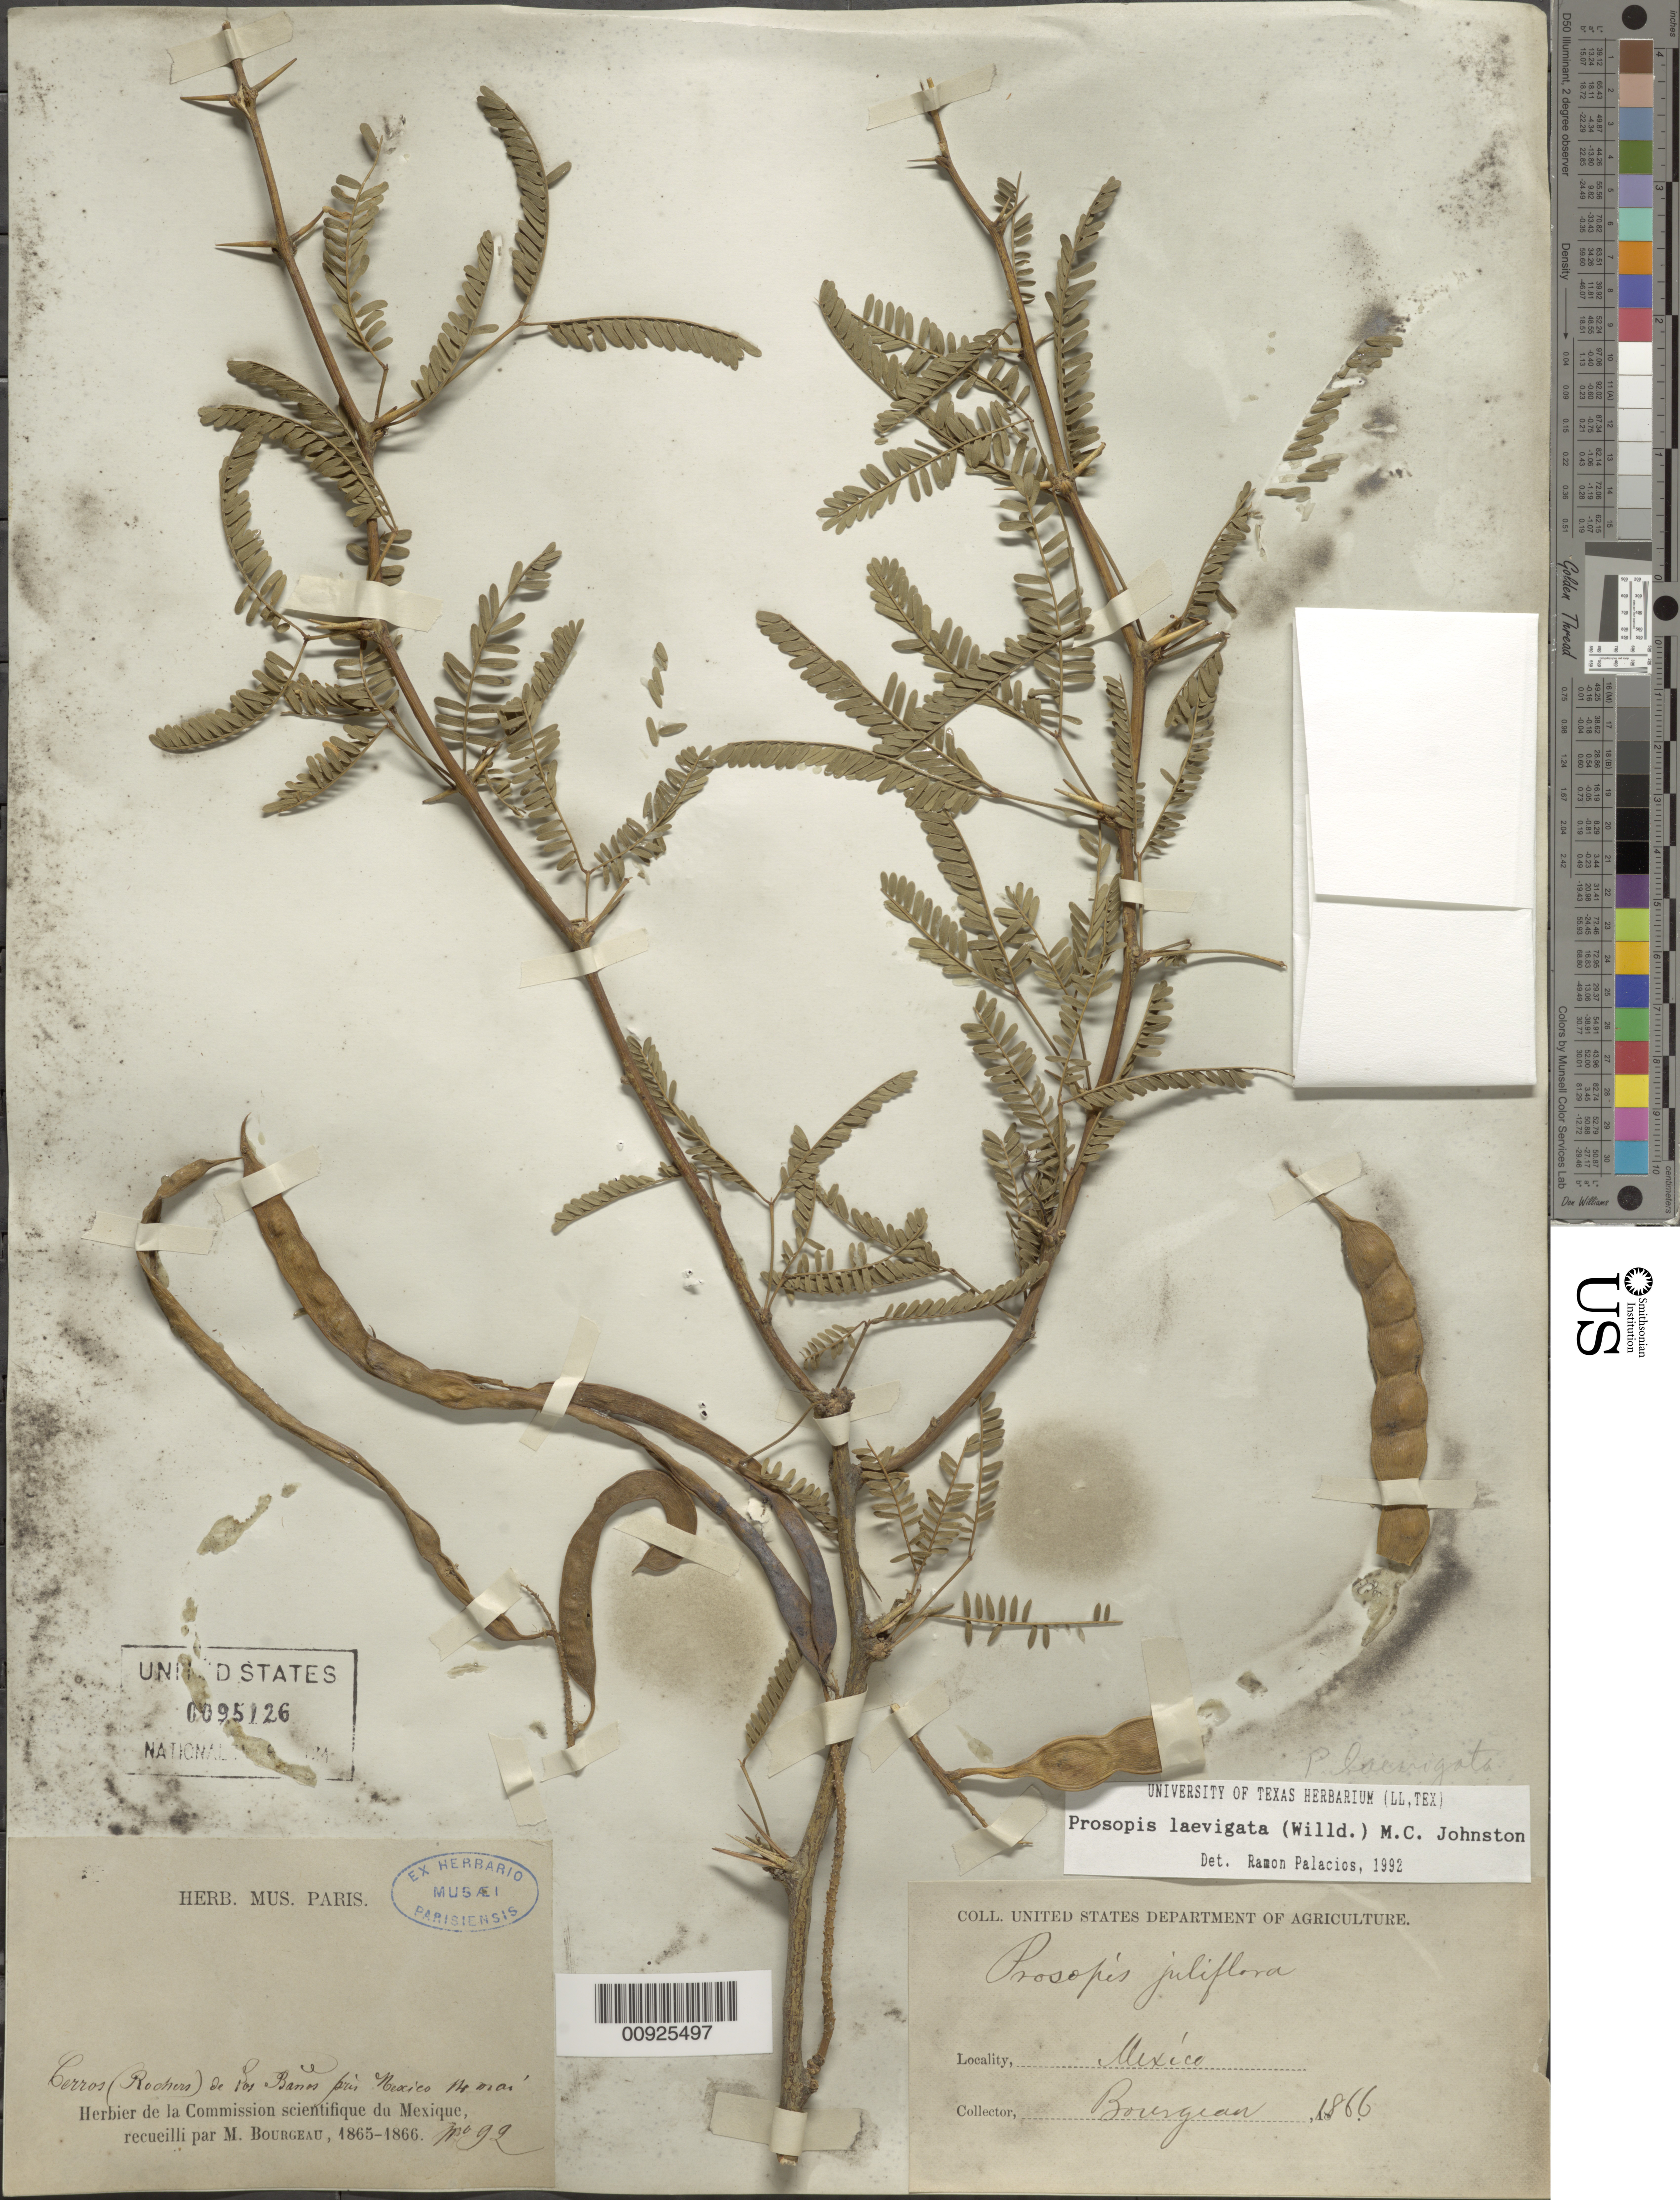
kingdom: Plantae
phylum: Tracheophyta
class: Magnoliopsida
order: Fabales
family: Fabaceae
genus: Neltuma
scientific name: Neltuma laevigata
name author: (Humb. & Bonpl. ex Willd.) Britton & Rose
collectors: E. Bourgeau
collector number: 92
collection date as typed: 14 May 1866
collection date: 1866-05-14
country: Mexico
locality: Cerros (Rochers) de los Baños près Mexico.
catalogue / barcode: US 95126